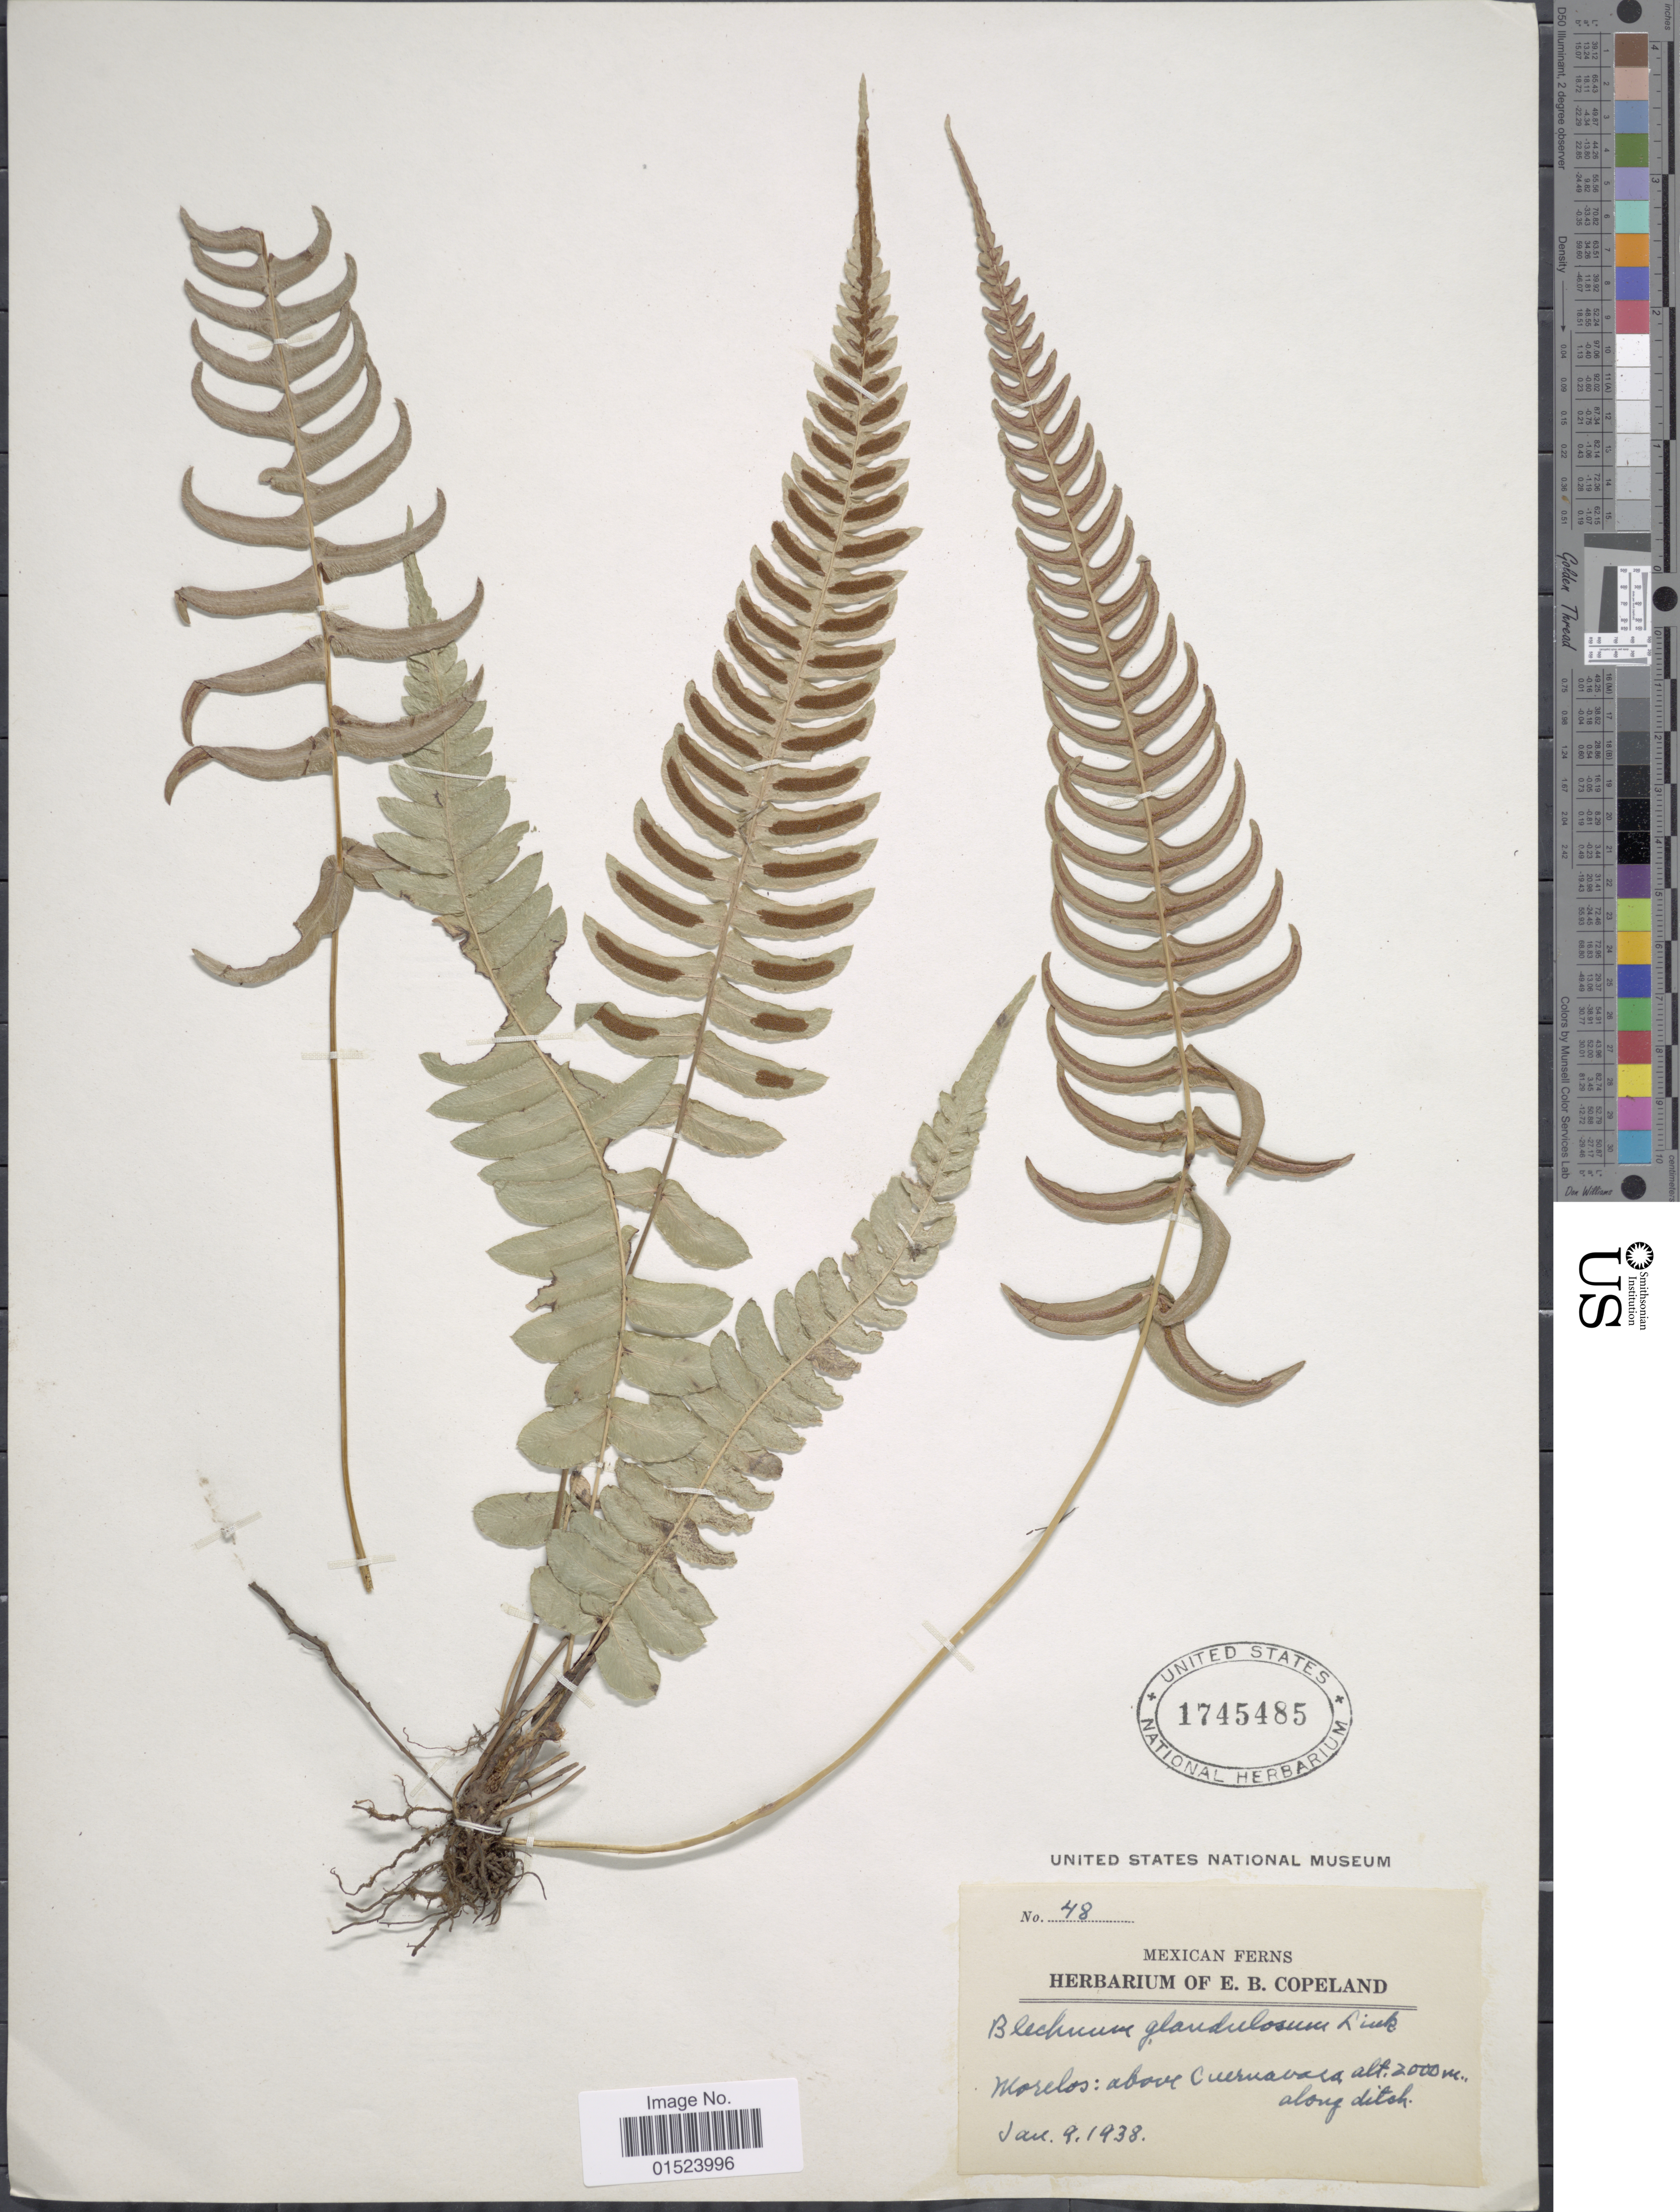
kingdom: Plantae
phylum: Tracheophyta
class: Polypodiopsida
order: Polypodiales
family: Blechnaceae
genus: Blechnum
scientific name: Blechnum glandulosum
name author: Link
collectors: ex herb. E. B. Copeland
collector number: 48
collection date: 1938-01-09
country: Mexico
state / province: Morelos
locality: Above Cuernavaca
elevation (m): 2000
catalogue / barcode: US 1745485